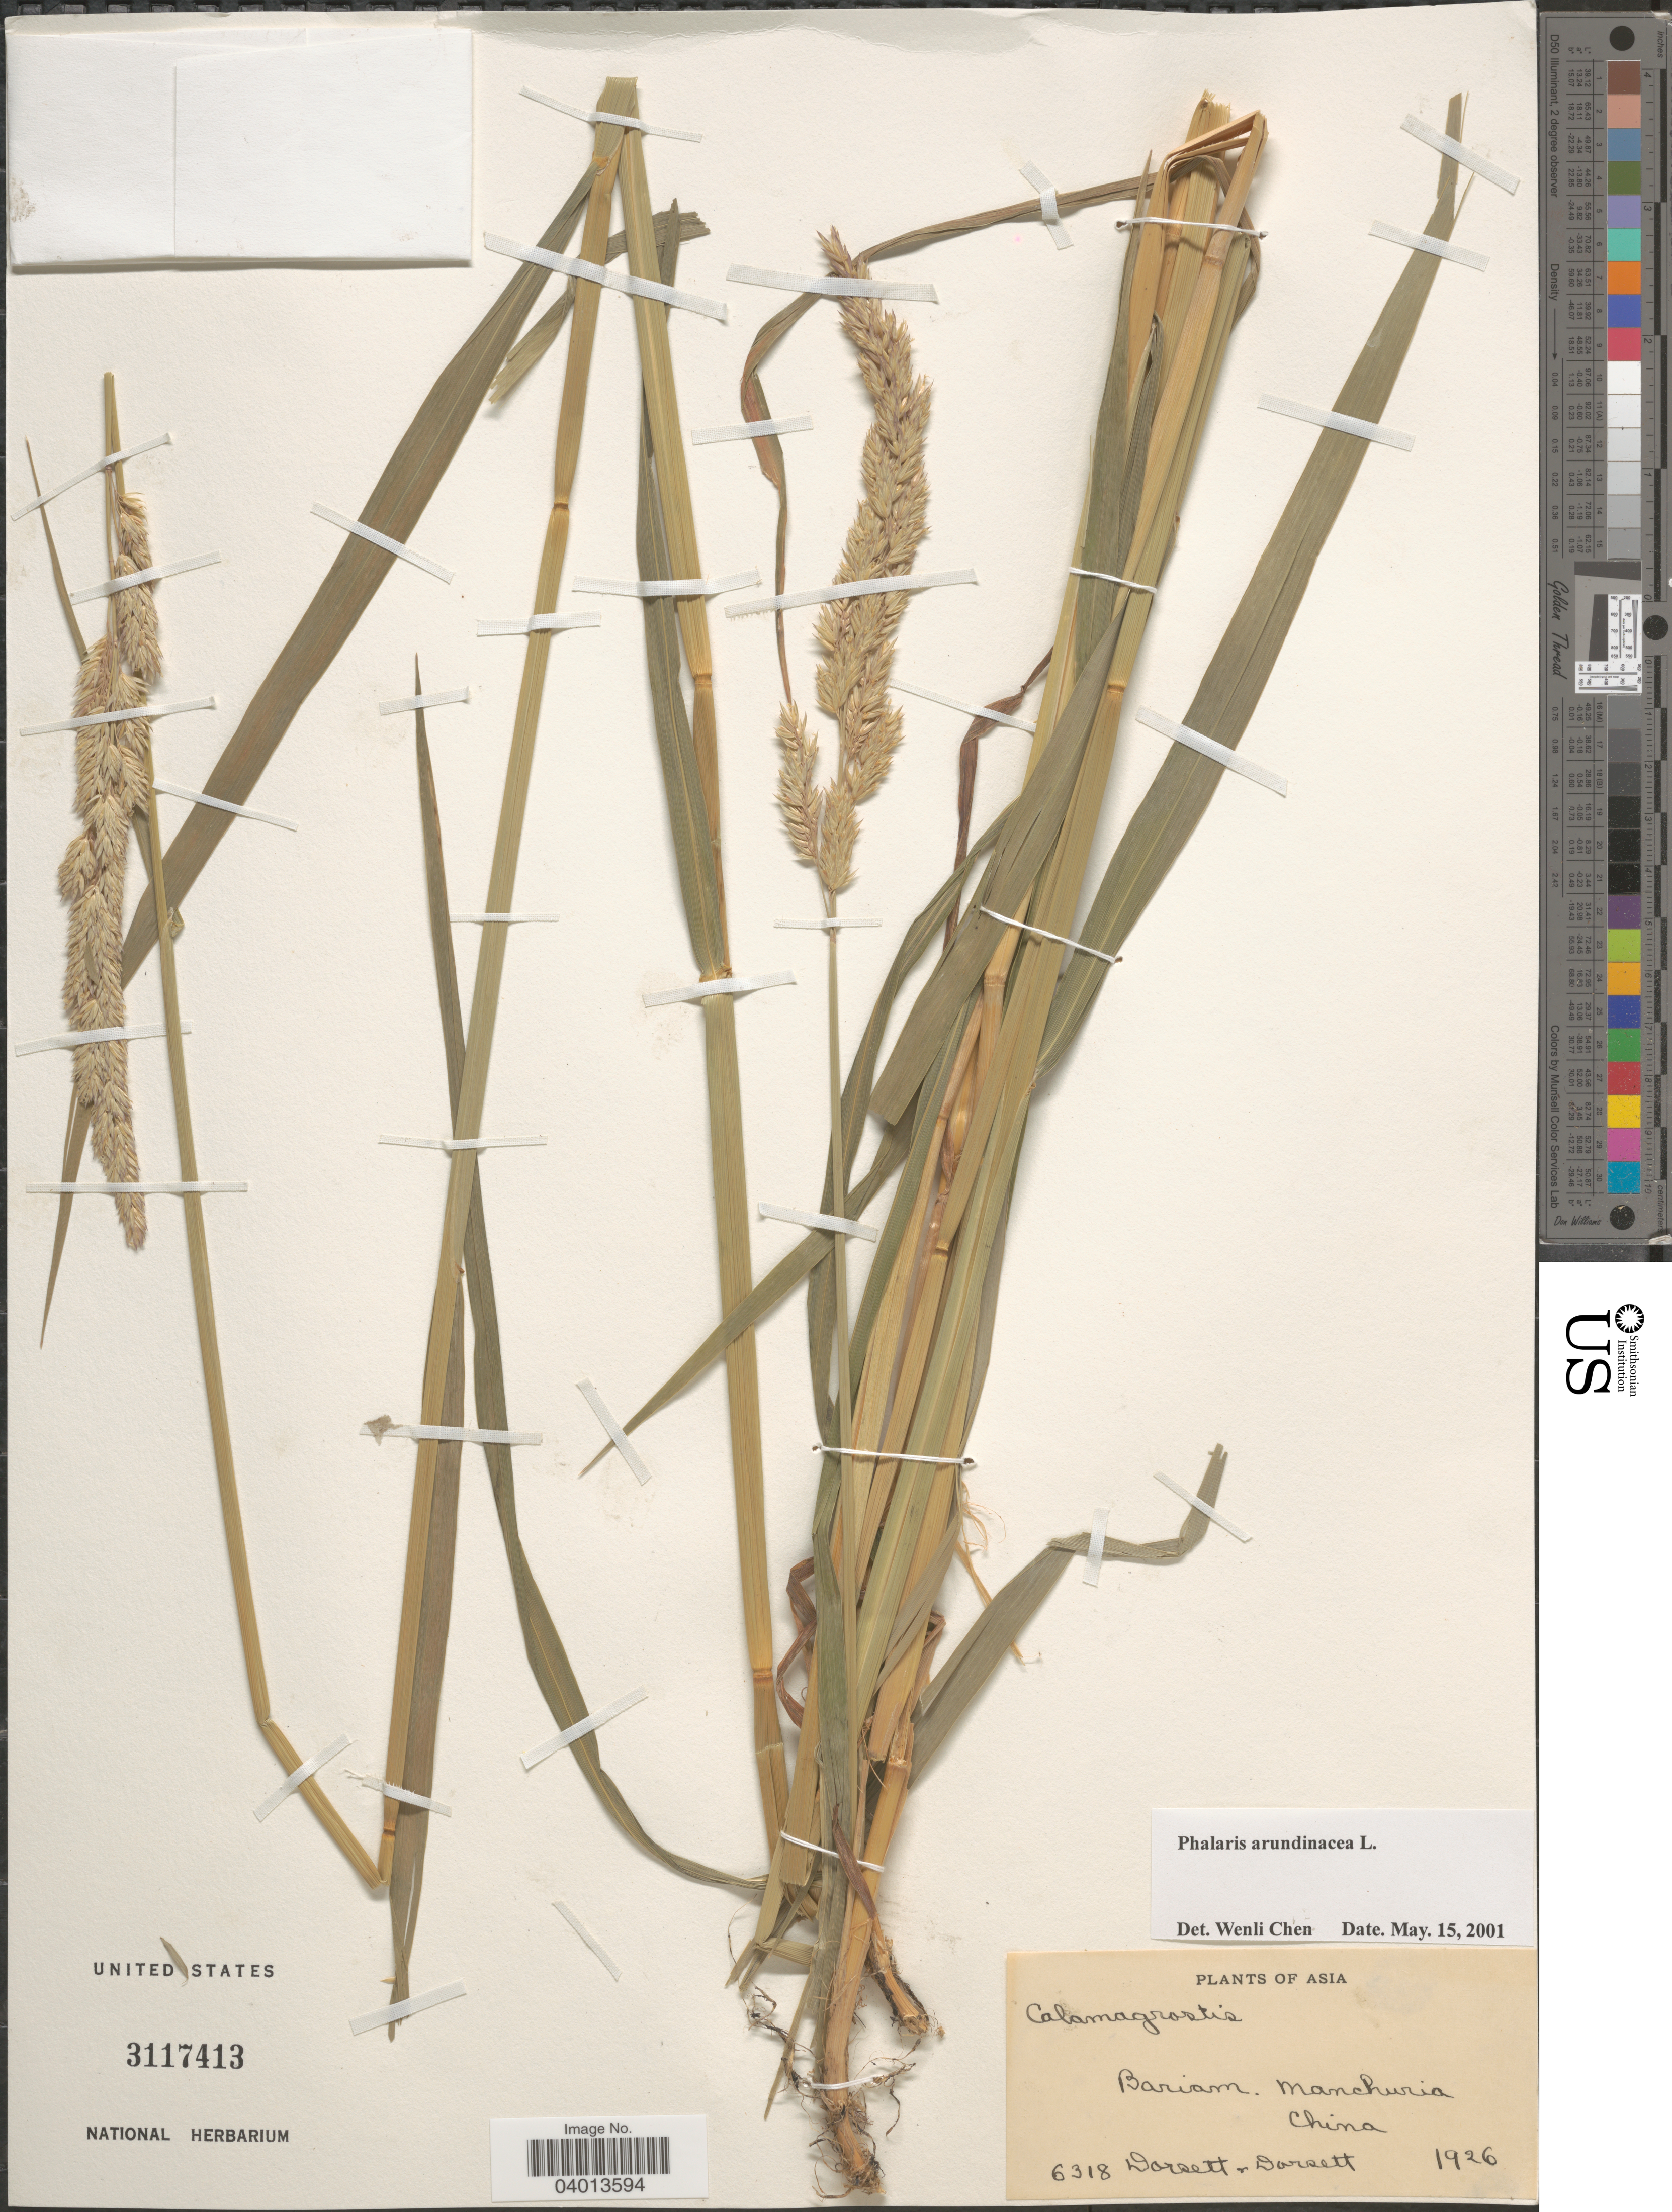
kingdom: Plantae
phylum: Tracheophyta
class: Liliopsida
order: Poales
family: Poaceae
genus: Phalaris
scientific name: Phalaris arundinacea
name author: L.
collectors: -- Dorsett & -- Dorsett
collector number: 6318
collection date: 1926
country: China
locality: Bariam. Manchuria.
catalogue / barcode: US 3117413